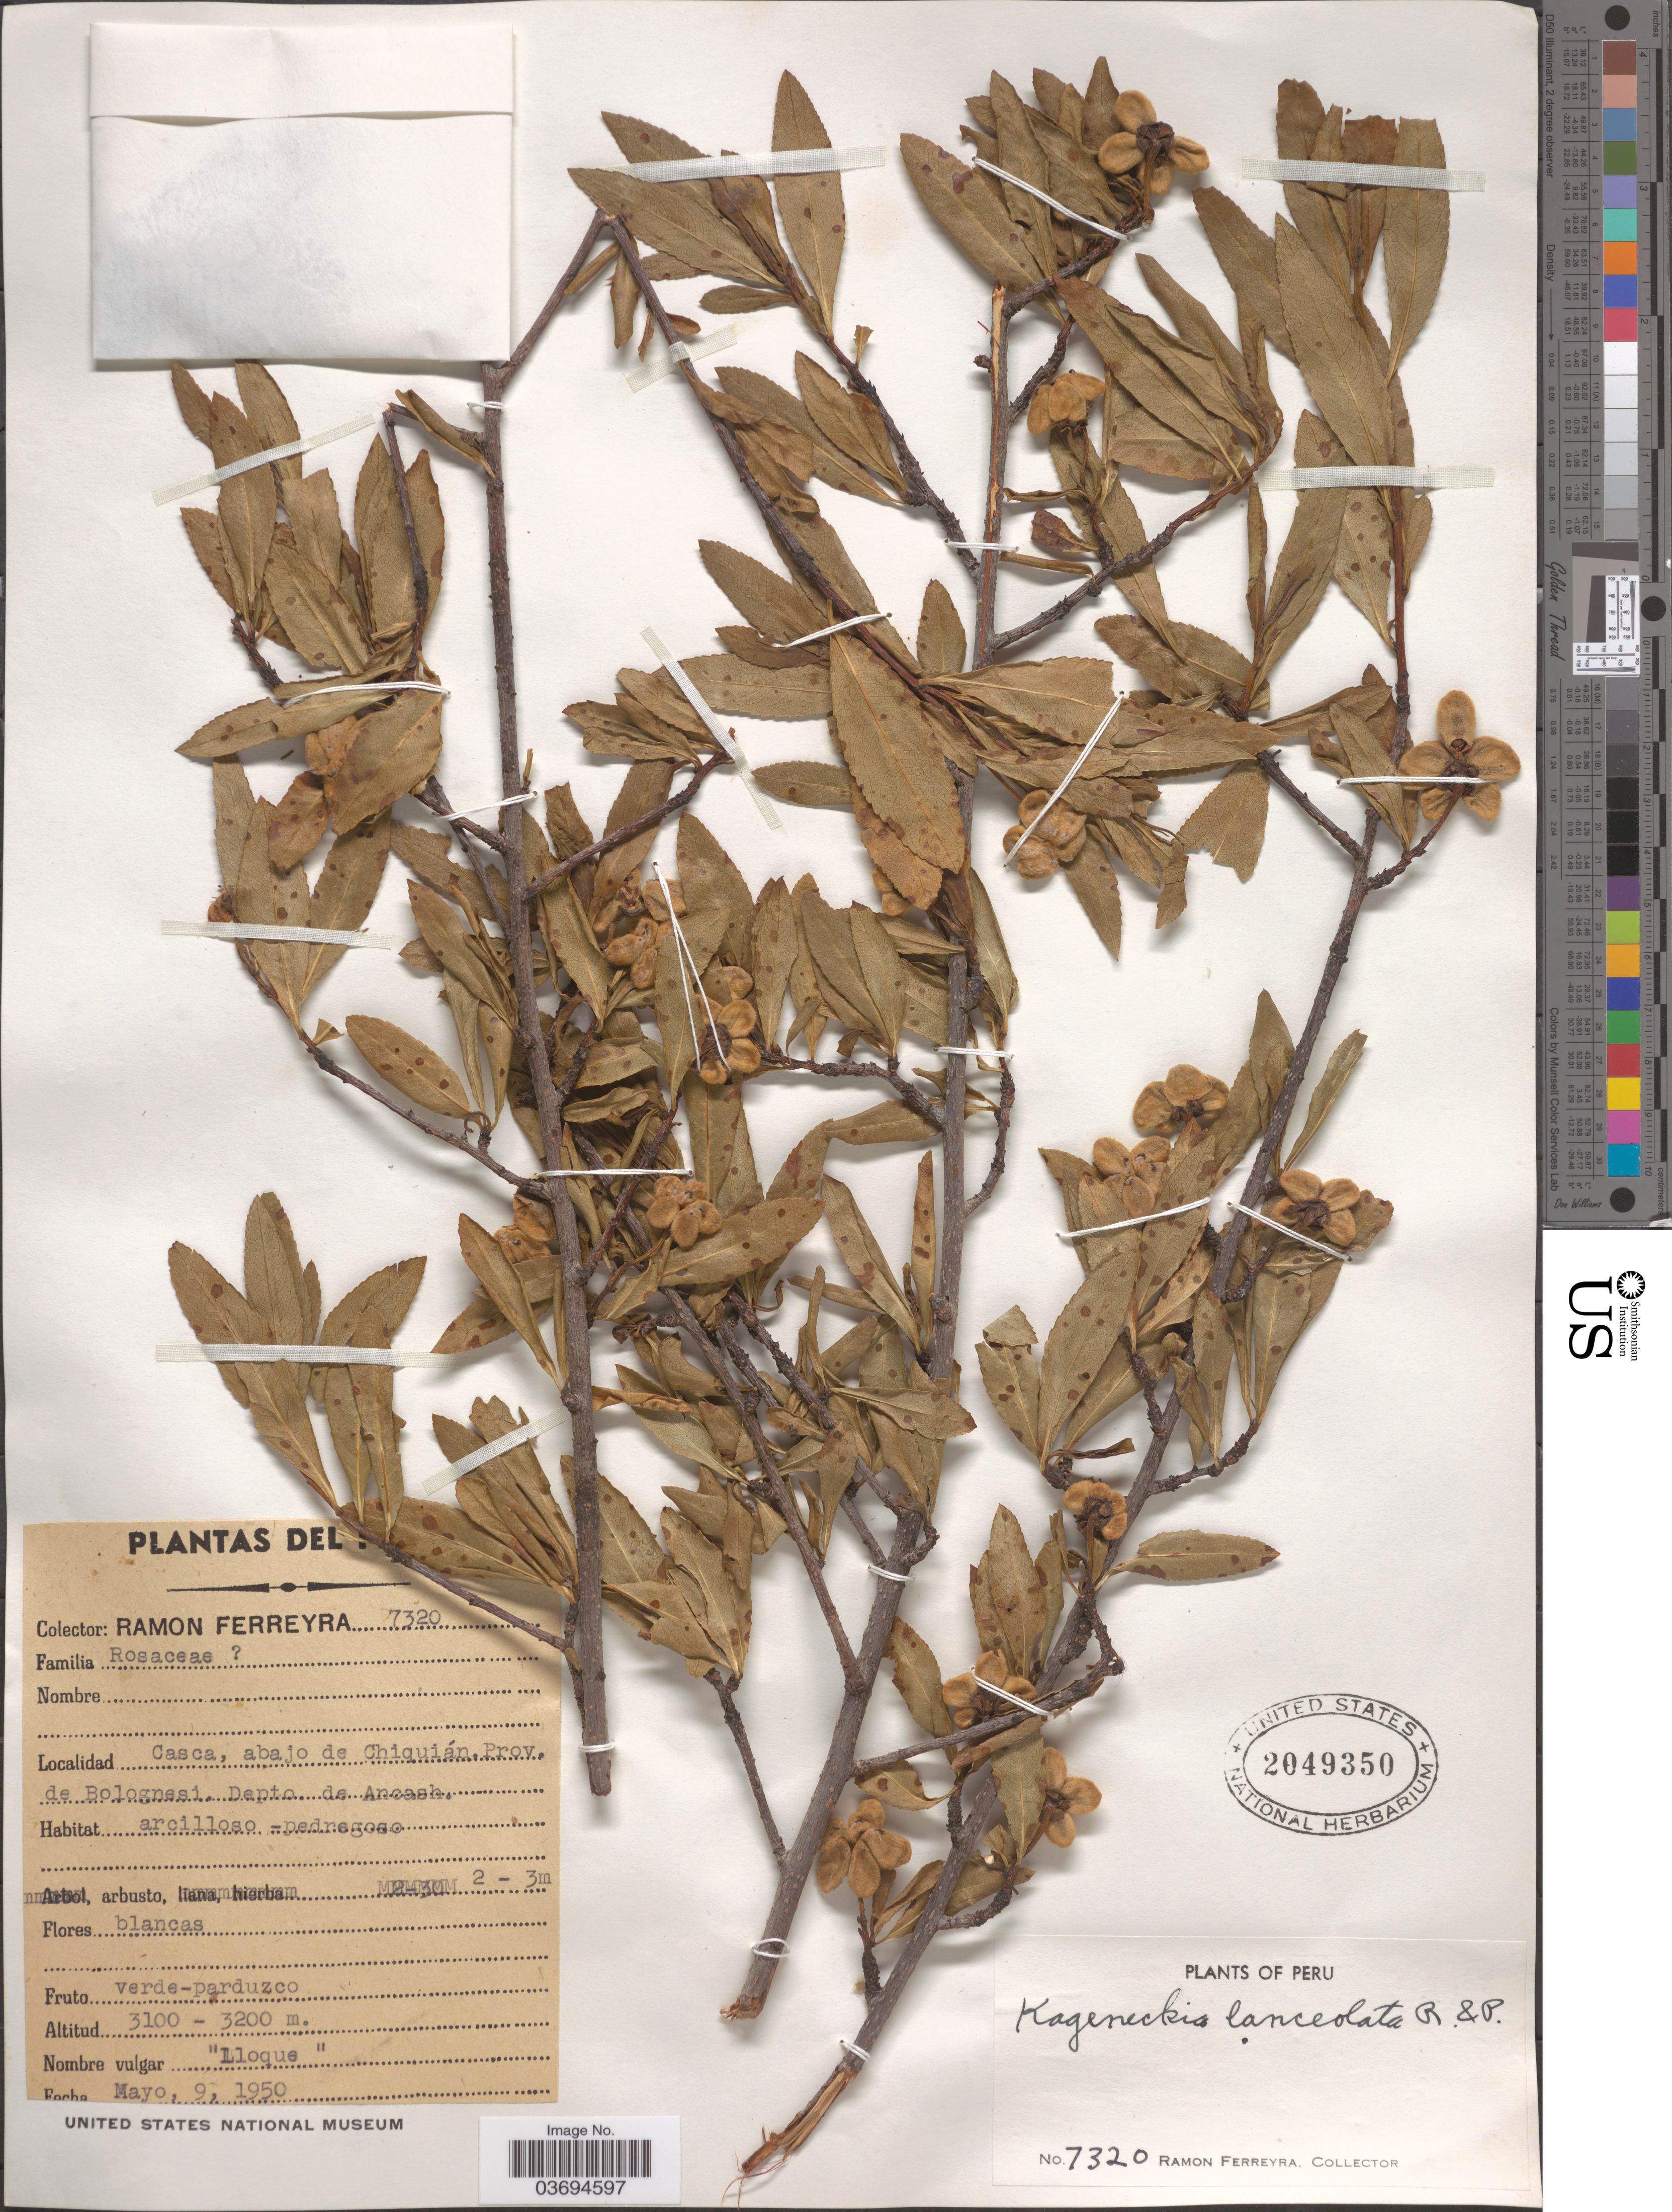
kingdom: Plantae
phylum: Tracheophyta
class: Magnoliopsida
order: Rosales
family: Rosaceae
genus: Kageneckia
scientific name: Kageneckia lanceolata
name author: Ruiz & Pav.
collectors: R. A. Ferreyra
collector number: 7320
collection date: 1950-05-09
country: Peru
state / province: Ancash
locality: Casca, abajo de Chiquián. Prov. de Bolognesi. Depto. de Ancash.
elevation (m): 3100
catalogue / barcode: US 2049350